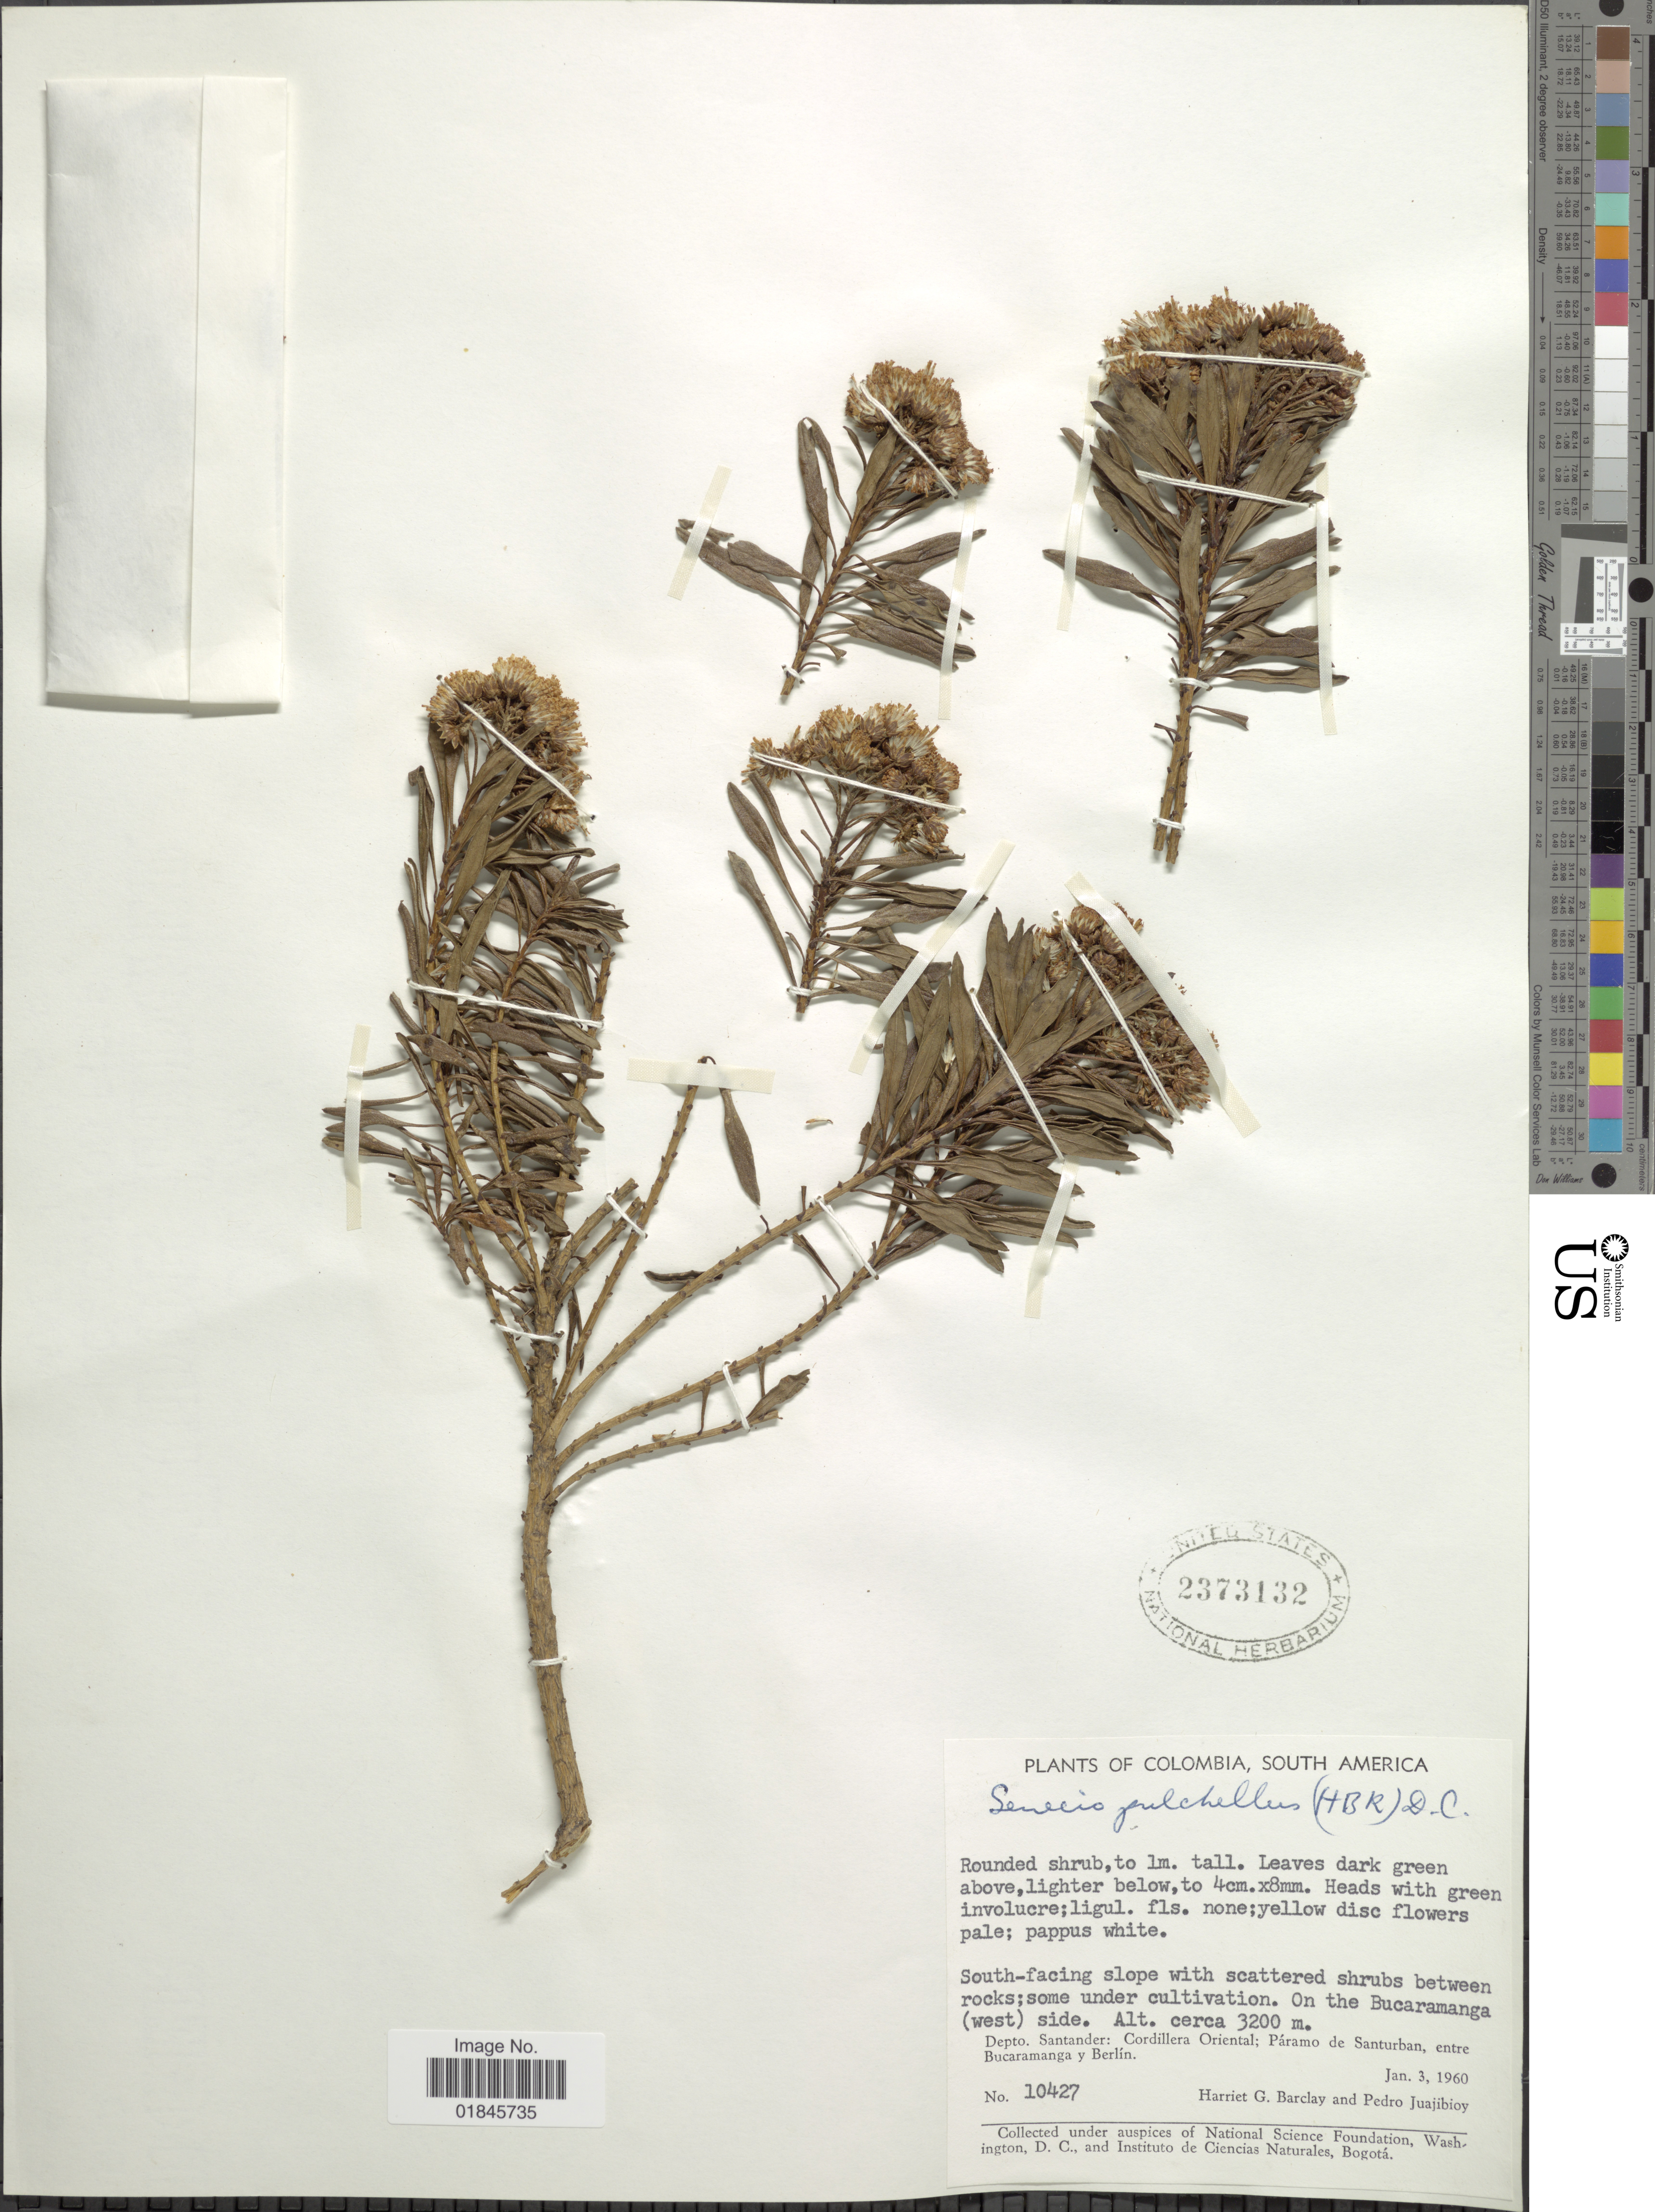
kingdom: Plantae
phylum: Tracheophyta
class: Magnoliopsida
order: Asterales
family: Asteraceae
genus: Pentacalia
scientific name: Pentacalia pulchella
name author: (Kunth) Cuatrec.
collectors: H. G. Barclay & P. Juajibioy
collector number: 10427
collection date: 1960-01-03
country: Colombia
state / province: Santander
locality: On the Bucaramanga (west) side. Depto. Santander: Cordillera Oriental; Páramo de Santurban, entre Bucaramanga y Berlín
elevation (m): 3200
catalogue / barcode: US 2373132